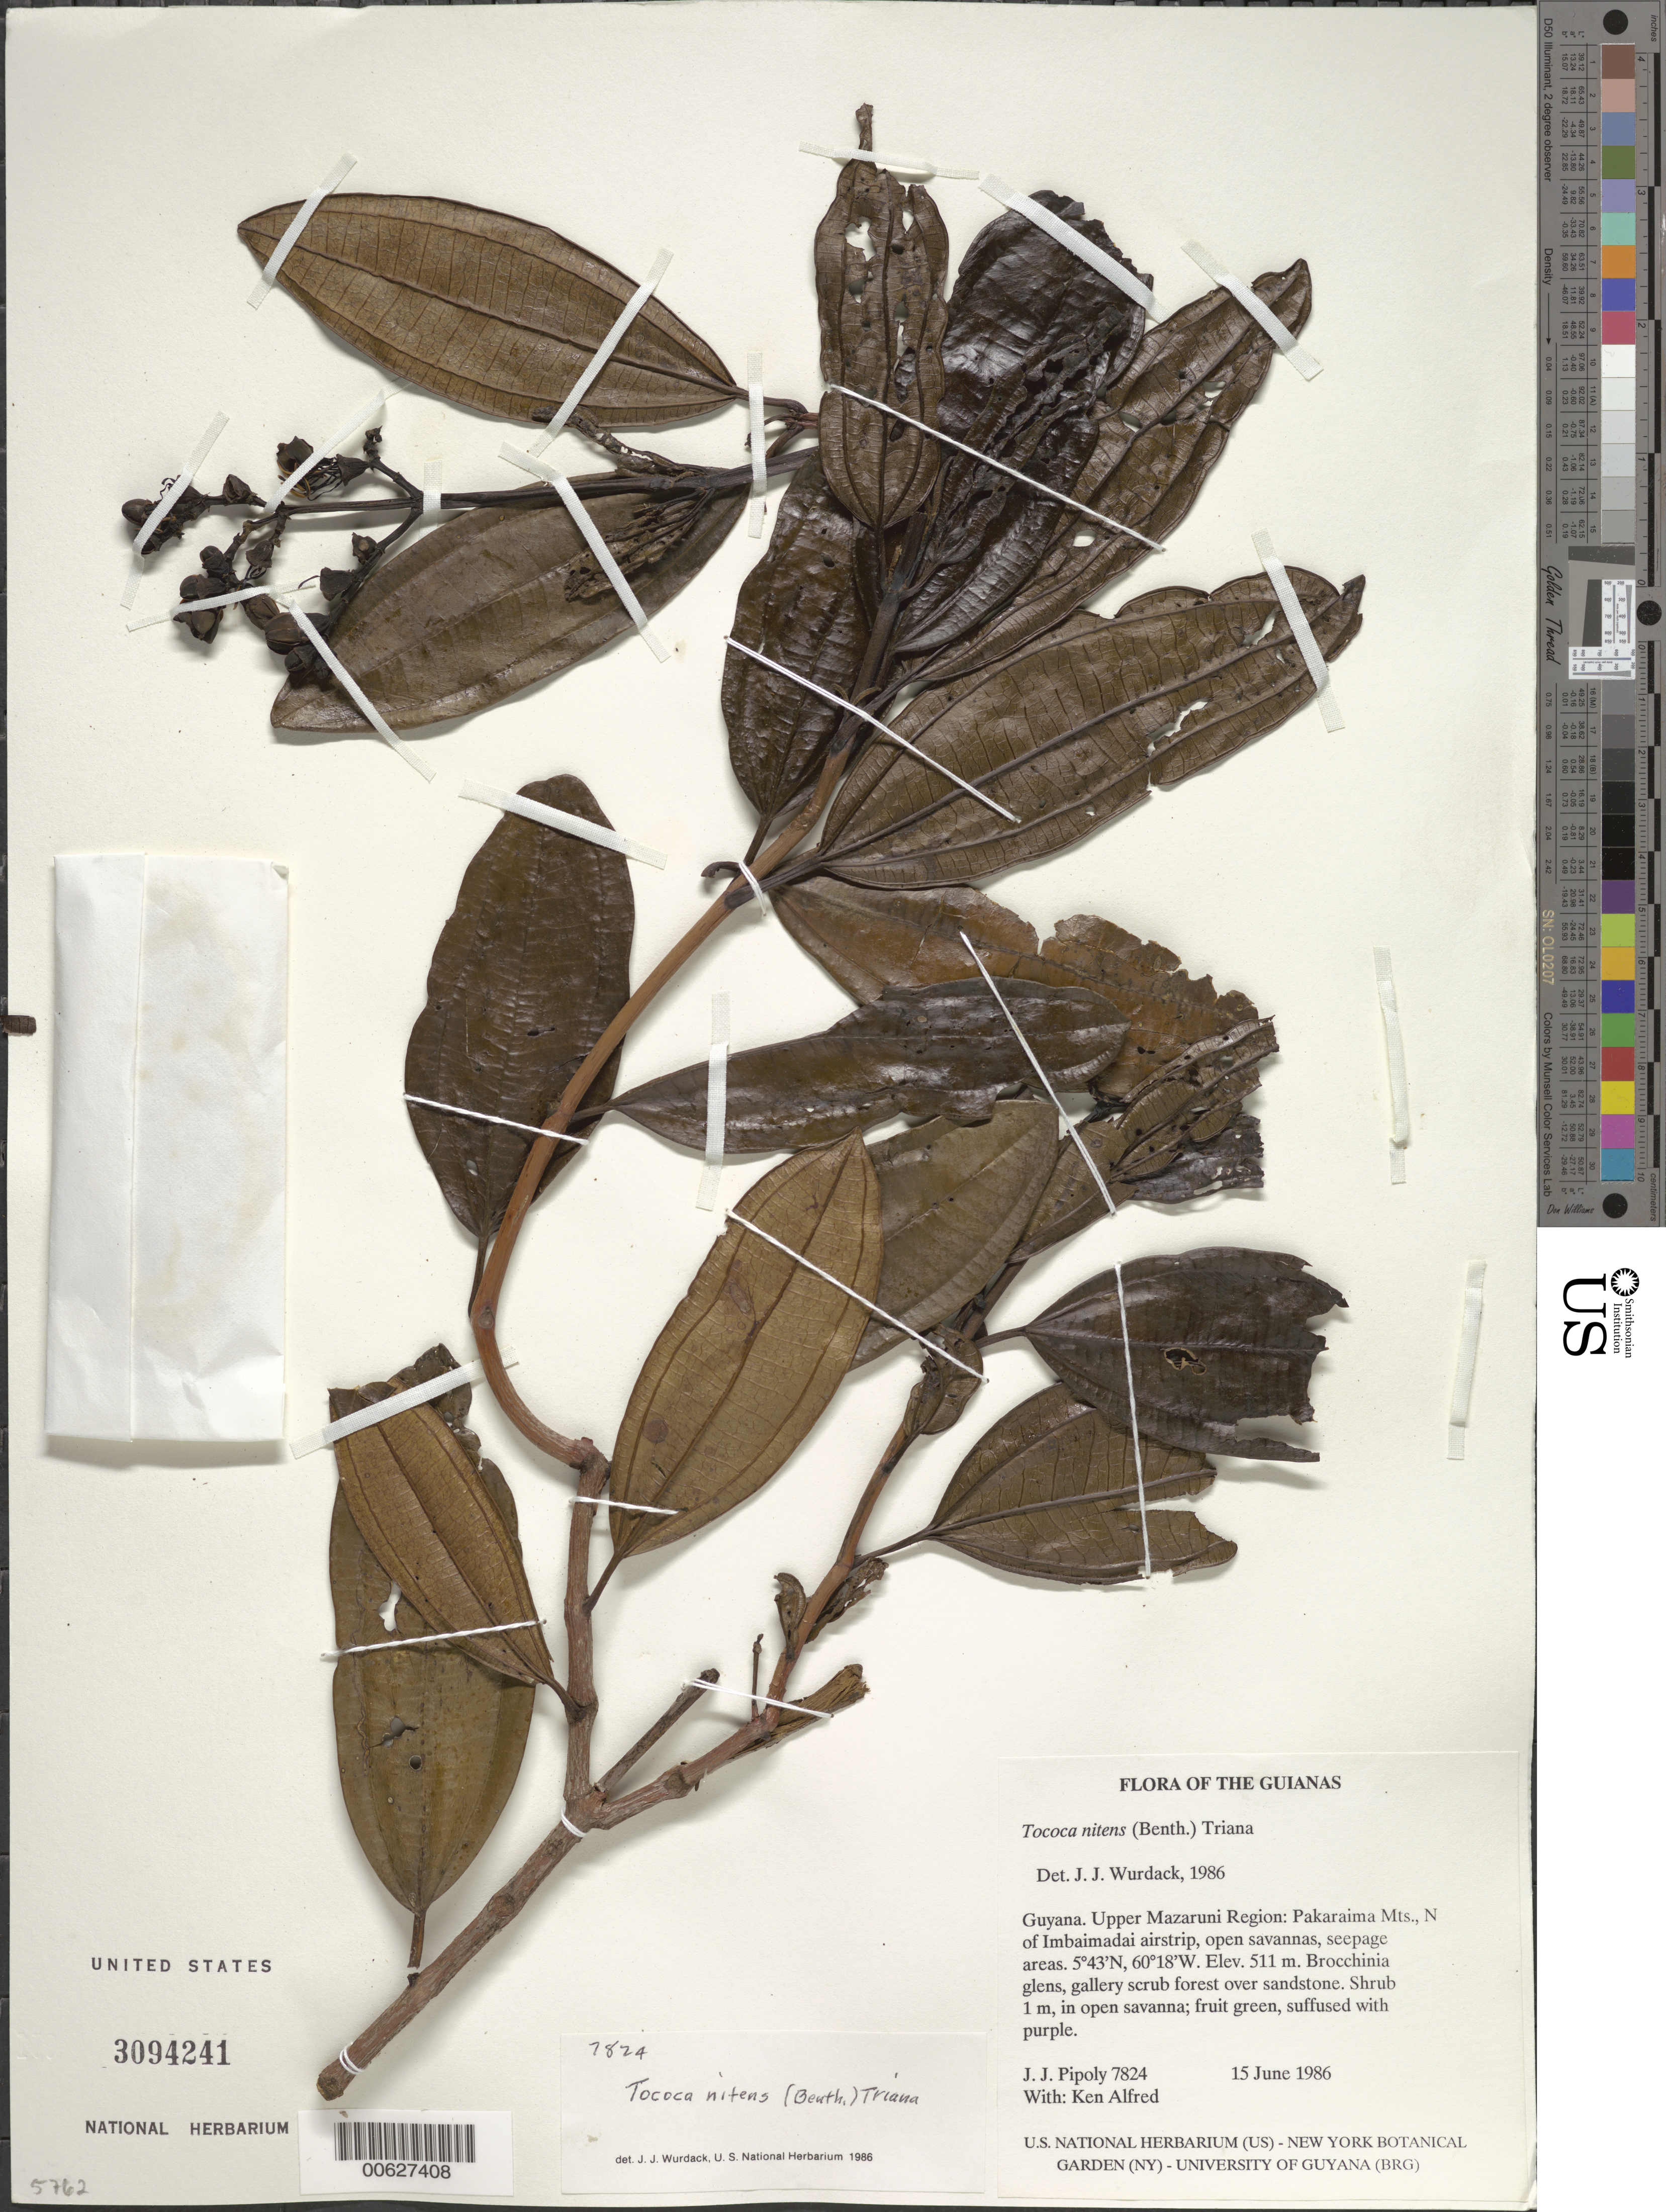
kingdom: Plantae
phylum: Tracheophyta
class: Magnoliopsida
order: Myrtales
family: Melastomataceae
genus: Tococa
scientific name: Tococa nitens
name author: (Benth.) Triana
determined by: Wurdack, John J., (US), US (UNITED STATES)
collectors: J. J. Pipoly & K. Alfred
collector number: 7824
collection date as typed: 15 June 1986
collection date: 1986-06-15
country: Guyana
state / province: Cuyuni-Mazaruni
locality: Pakaraima Mts., N of Imbaimadai airstrip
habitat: Open savannas, seepage areas, Brocchinia glens, gallery scrub forest over sandstone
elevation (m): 511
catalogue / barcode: US 3094241